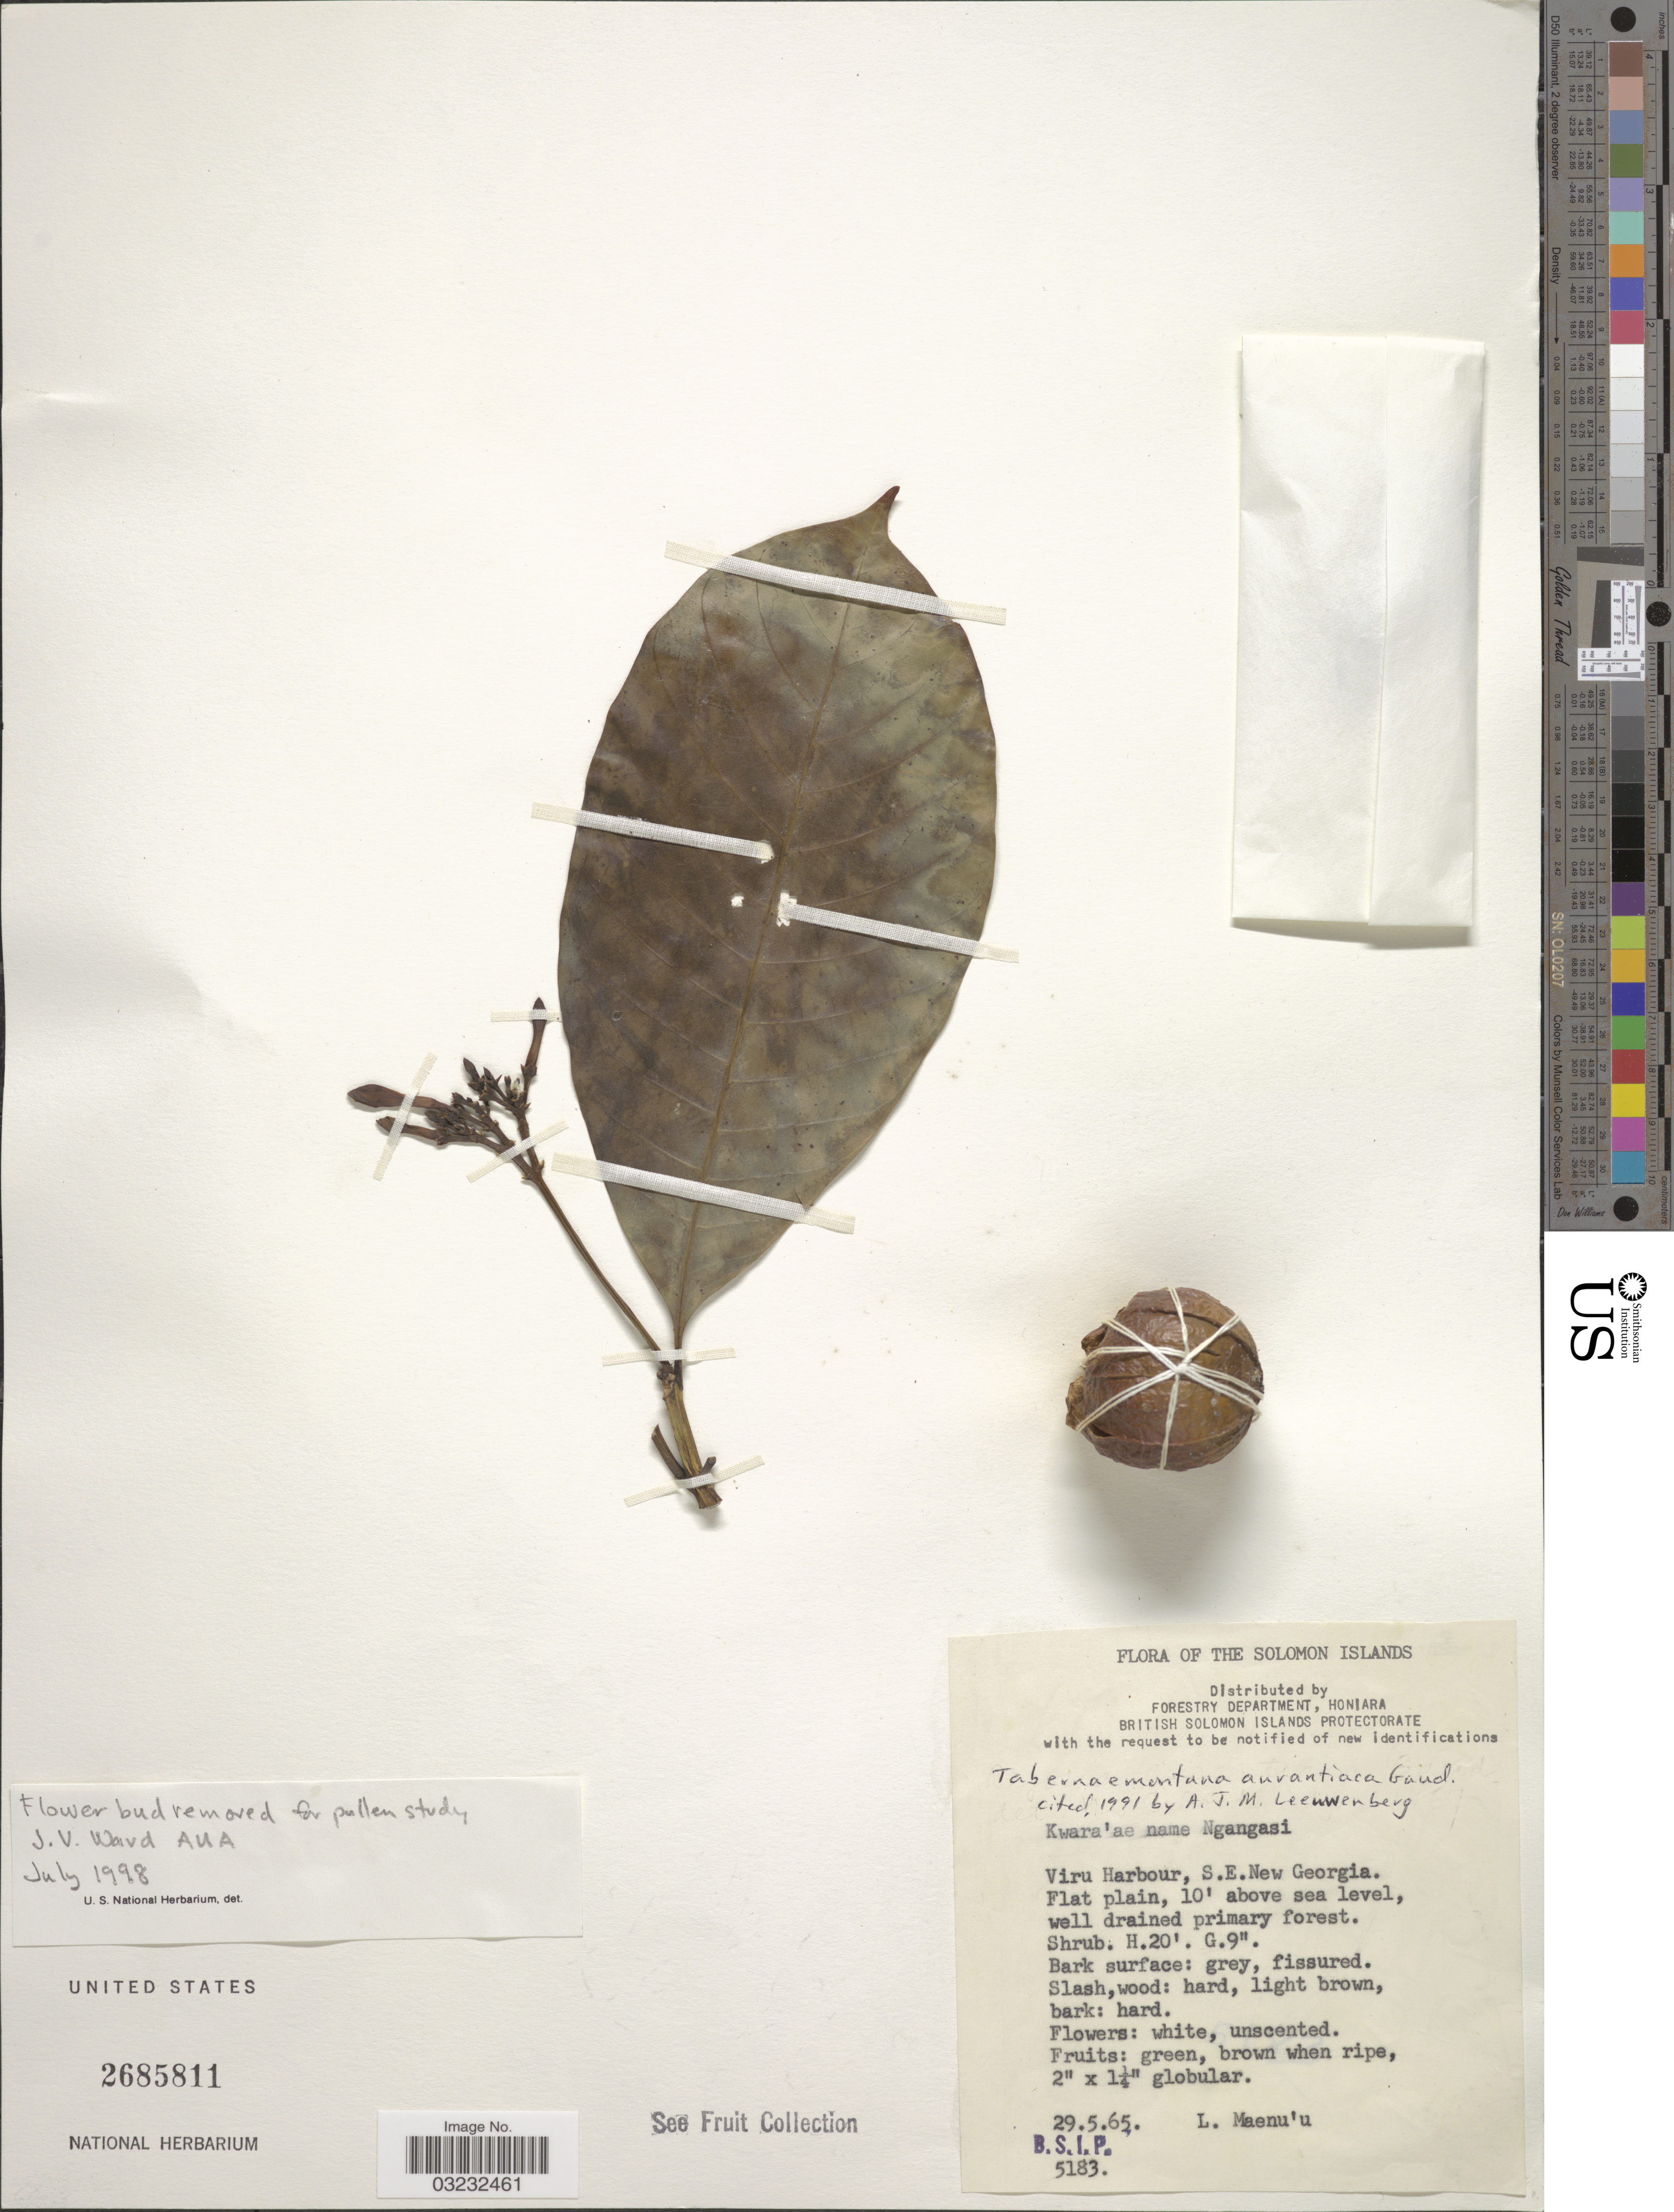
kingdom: Plantae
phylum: Tracheophyta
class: Magnoliopsida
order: Gentianales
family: Apocynaceae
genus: Tabernaemontana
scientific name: Tabernaemontana aurantiaca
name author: Gaudich.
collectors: L. Maenu'u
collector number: BSIP5183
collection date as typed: Transcribed d/m/y: 29/5/65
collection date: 1965-05-29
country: Solomon Islands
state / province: Solomon Islands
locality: Viru Harbour, S.E. New Georgia.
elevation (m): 3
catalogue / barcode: US 2685811